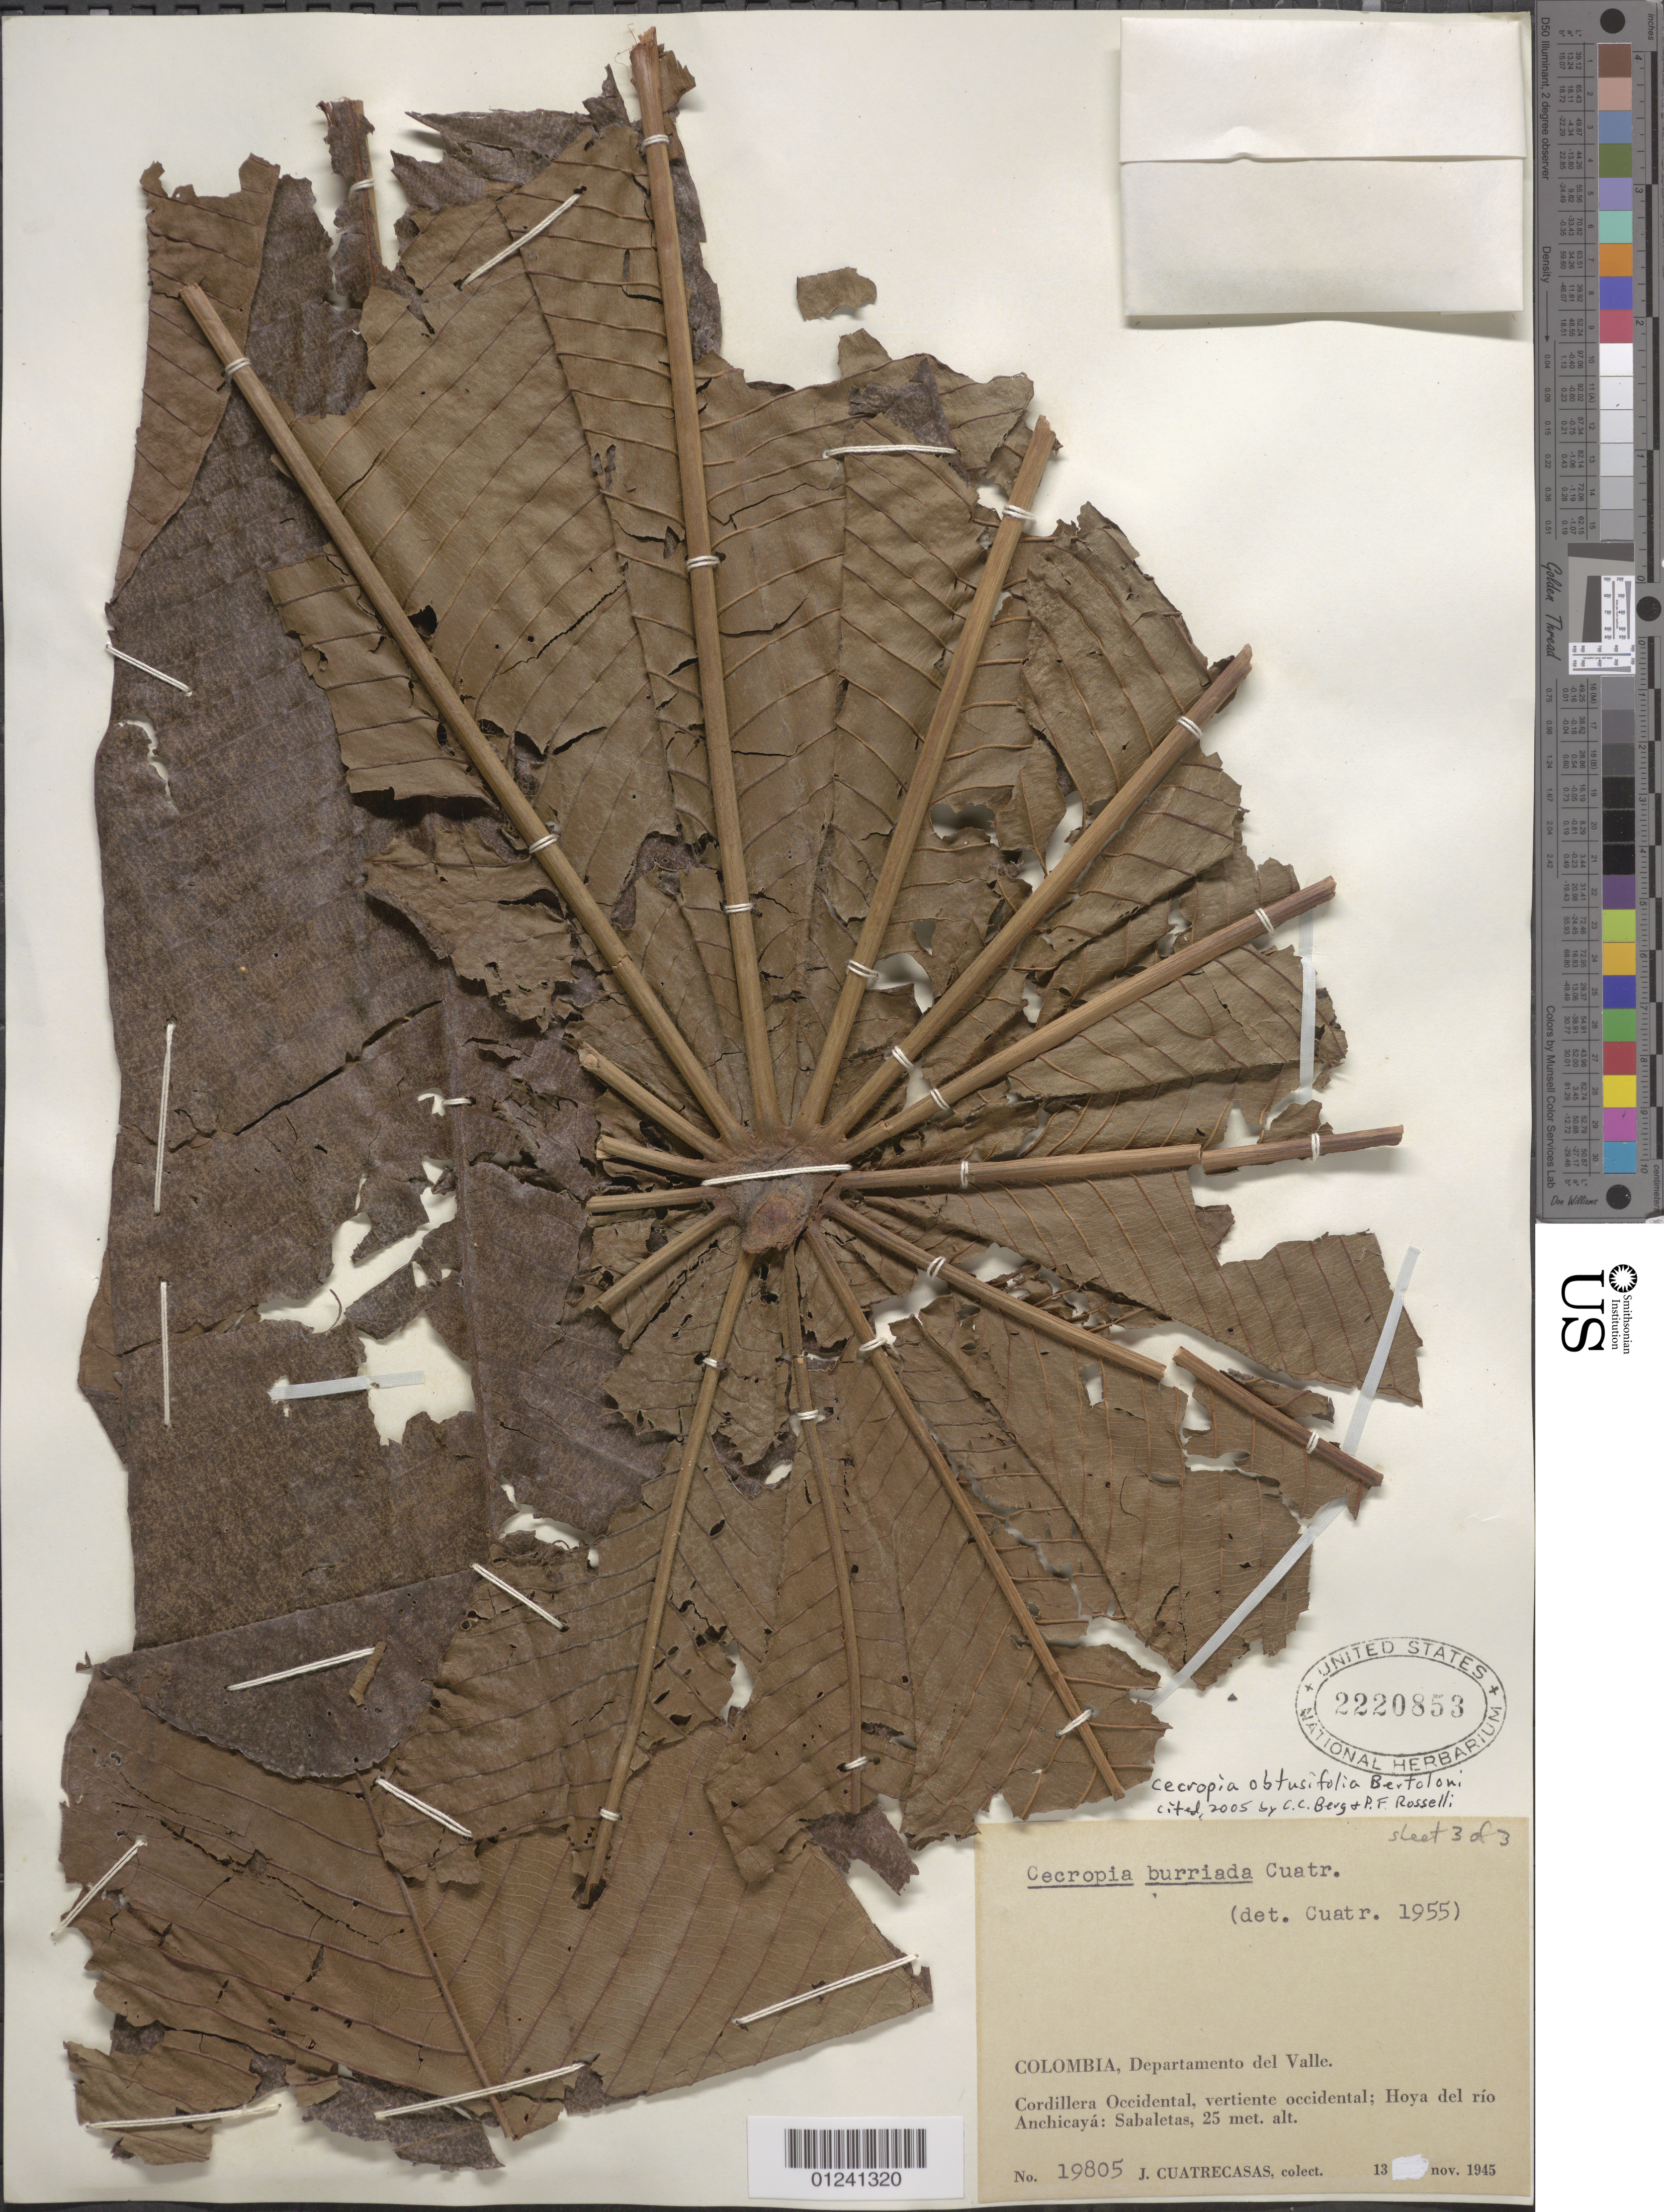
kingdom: Plantae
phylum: Tracheophyta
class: Magnoliopsida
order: Rosales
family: Urticaceae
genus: Cecropia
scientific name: Cecropia obtusifolia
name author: Bertol.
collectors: J. Cuatrecasas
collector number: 19805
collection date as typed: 13 Nov 1945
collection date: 1945-11-13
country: Colombia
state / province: Valle del Cauca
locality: Hoya del Rio Anchicaya, Sabaletas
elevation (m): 25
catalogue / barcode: US 2220853